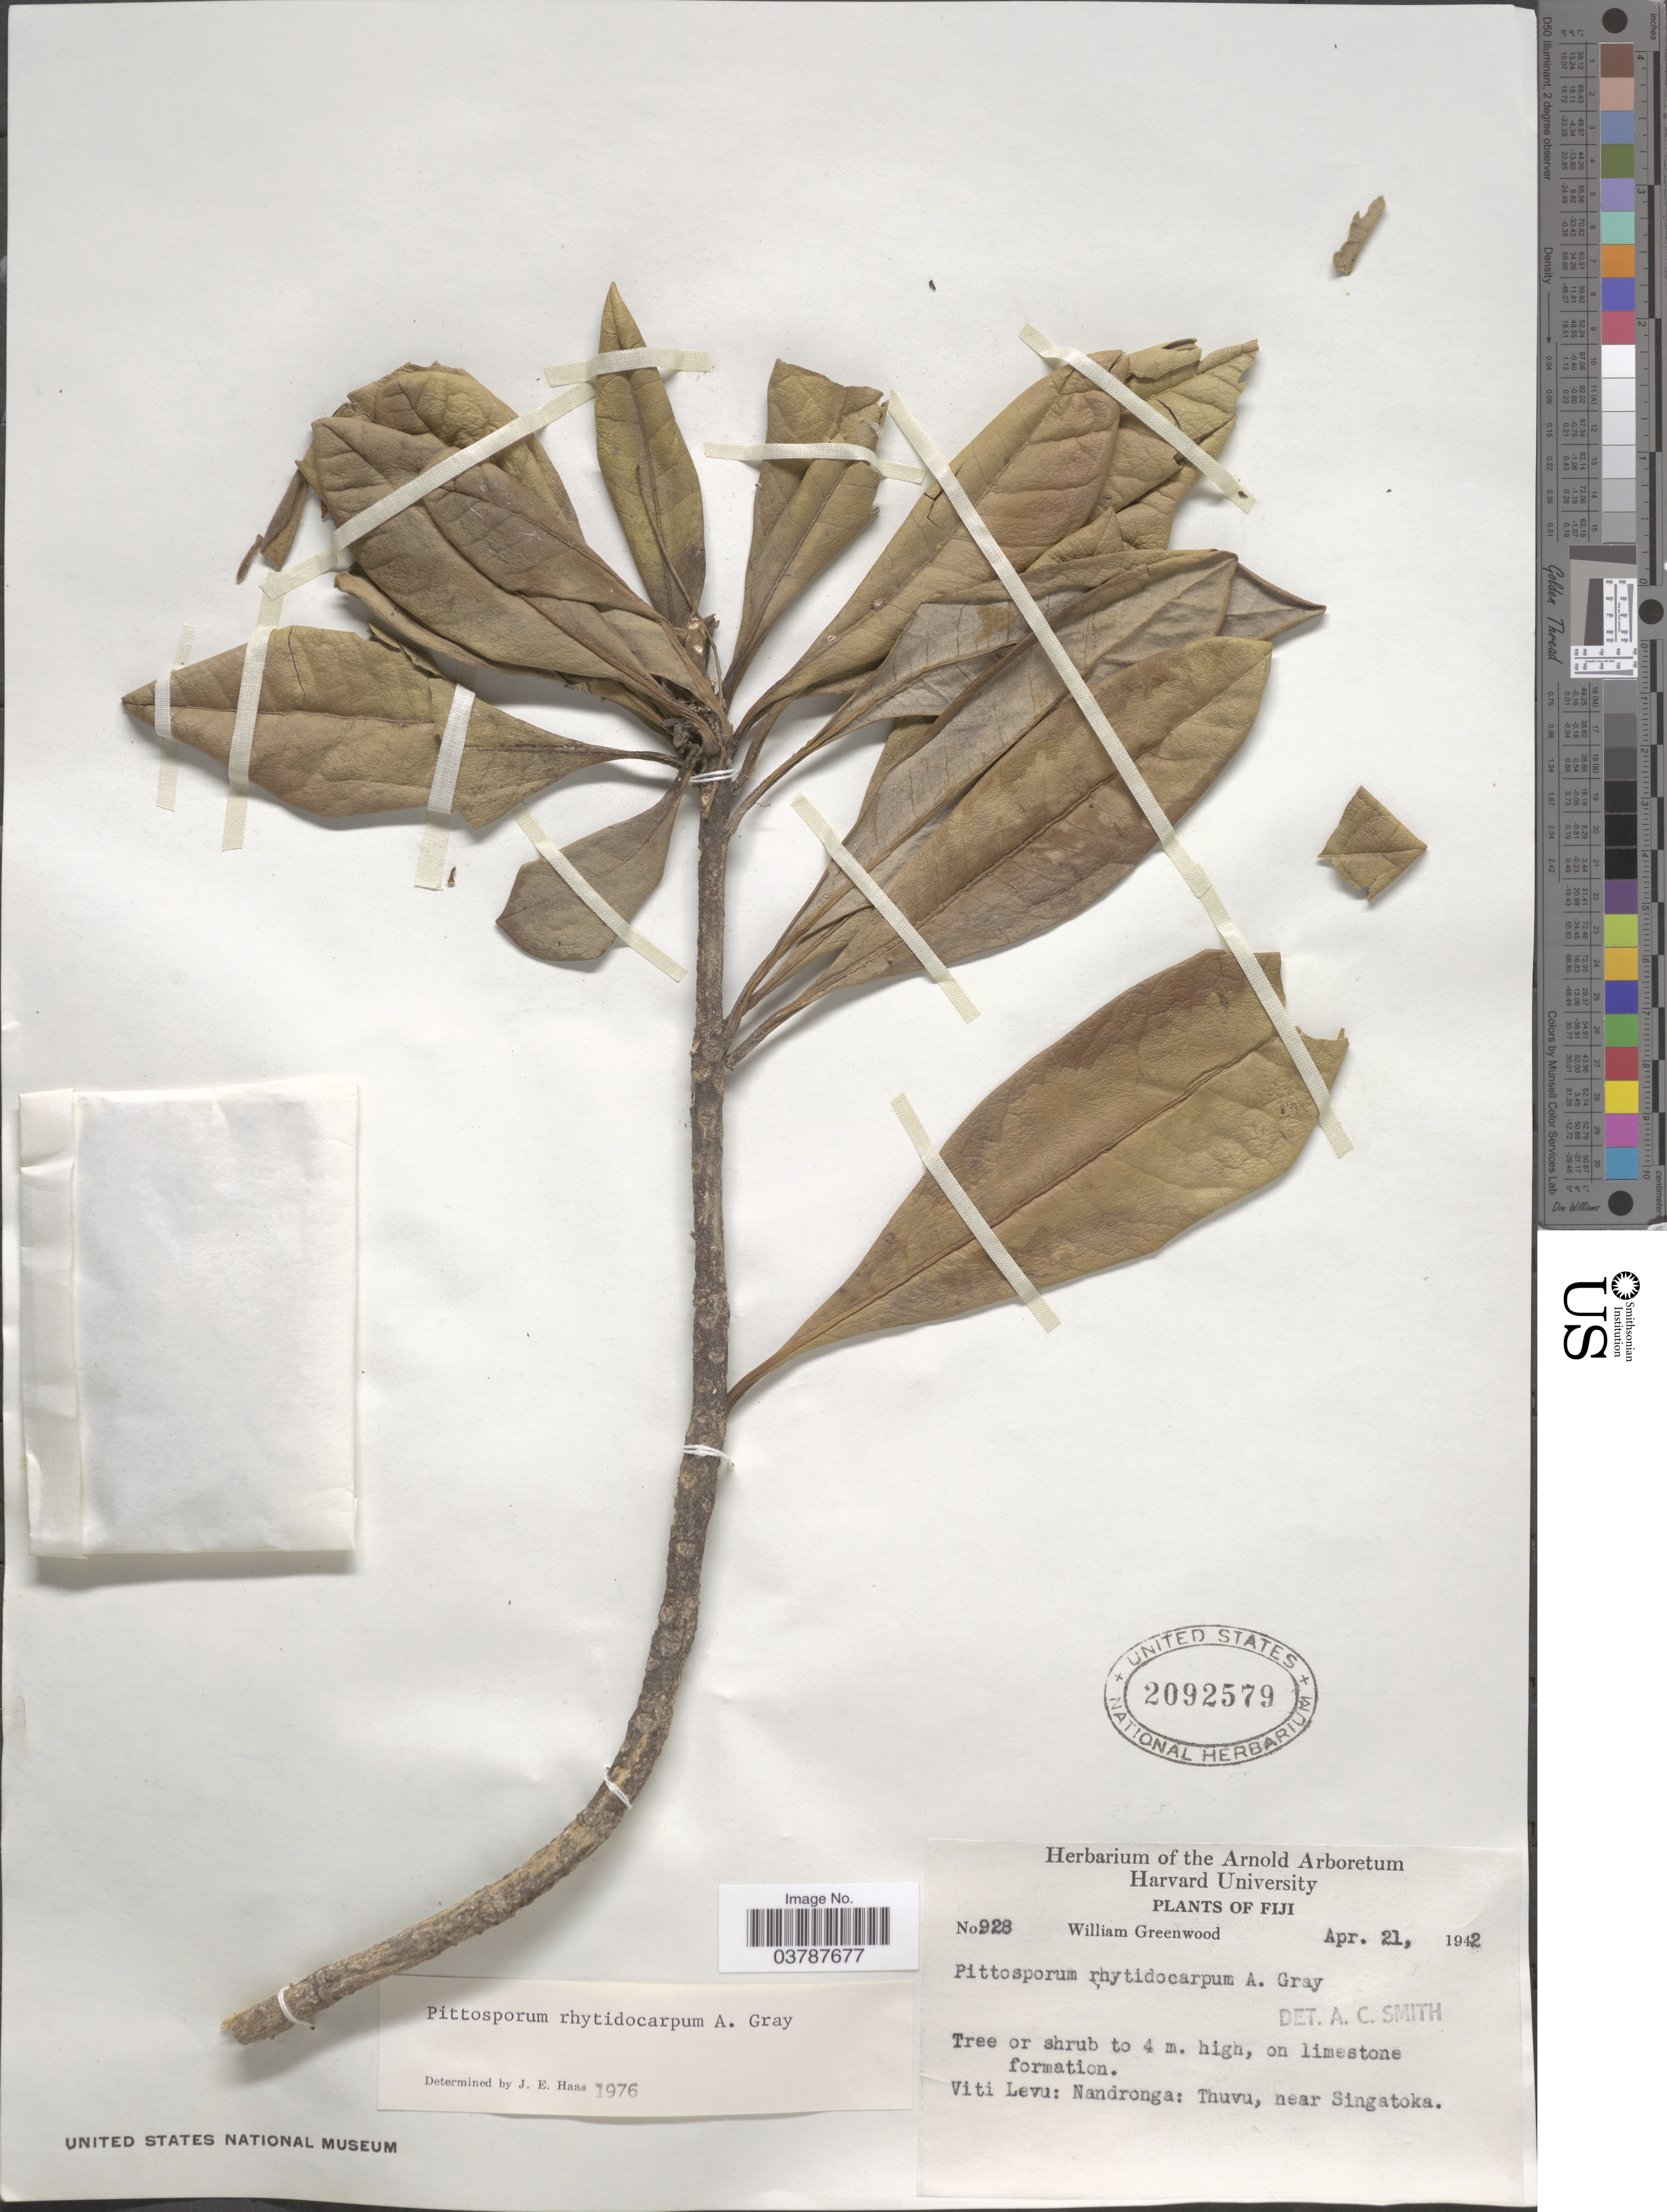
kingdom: Plantae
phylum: Tracheophyta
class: Magnoliopsida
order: Apiales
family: Pittosporaceae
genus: Pittosporum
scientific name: Pittosporum rhytidocarpum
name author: A. Gray in Wilkes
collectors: W. Greenwood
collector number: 928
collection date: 1942-04-21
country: Fiji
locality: Viti Levu: Nandronga: Thuvu, near Singatoka.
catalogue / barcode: US 2092579